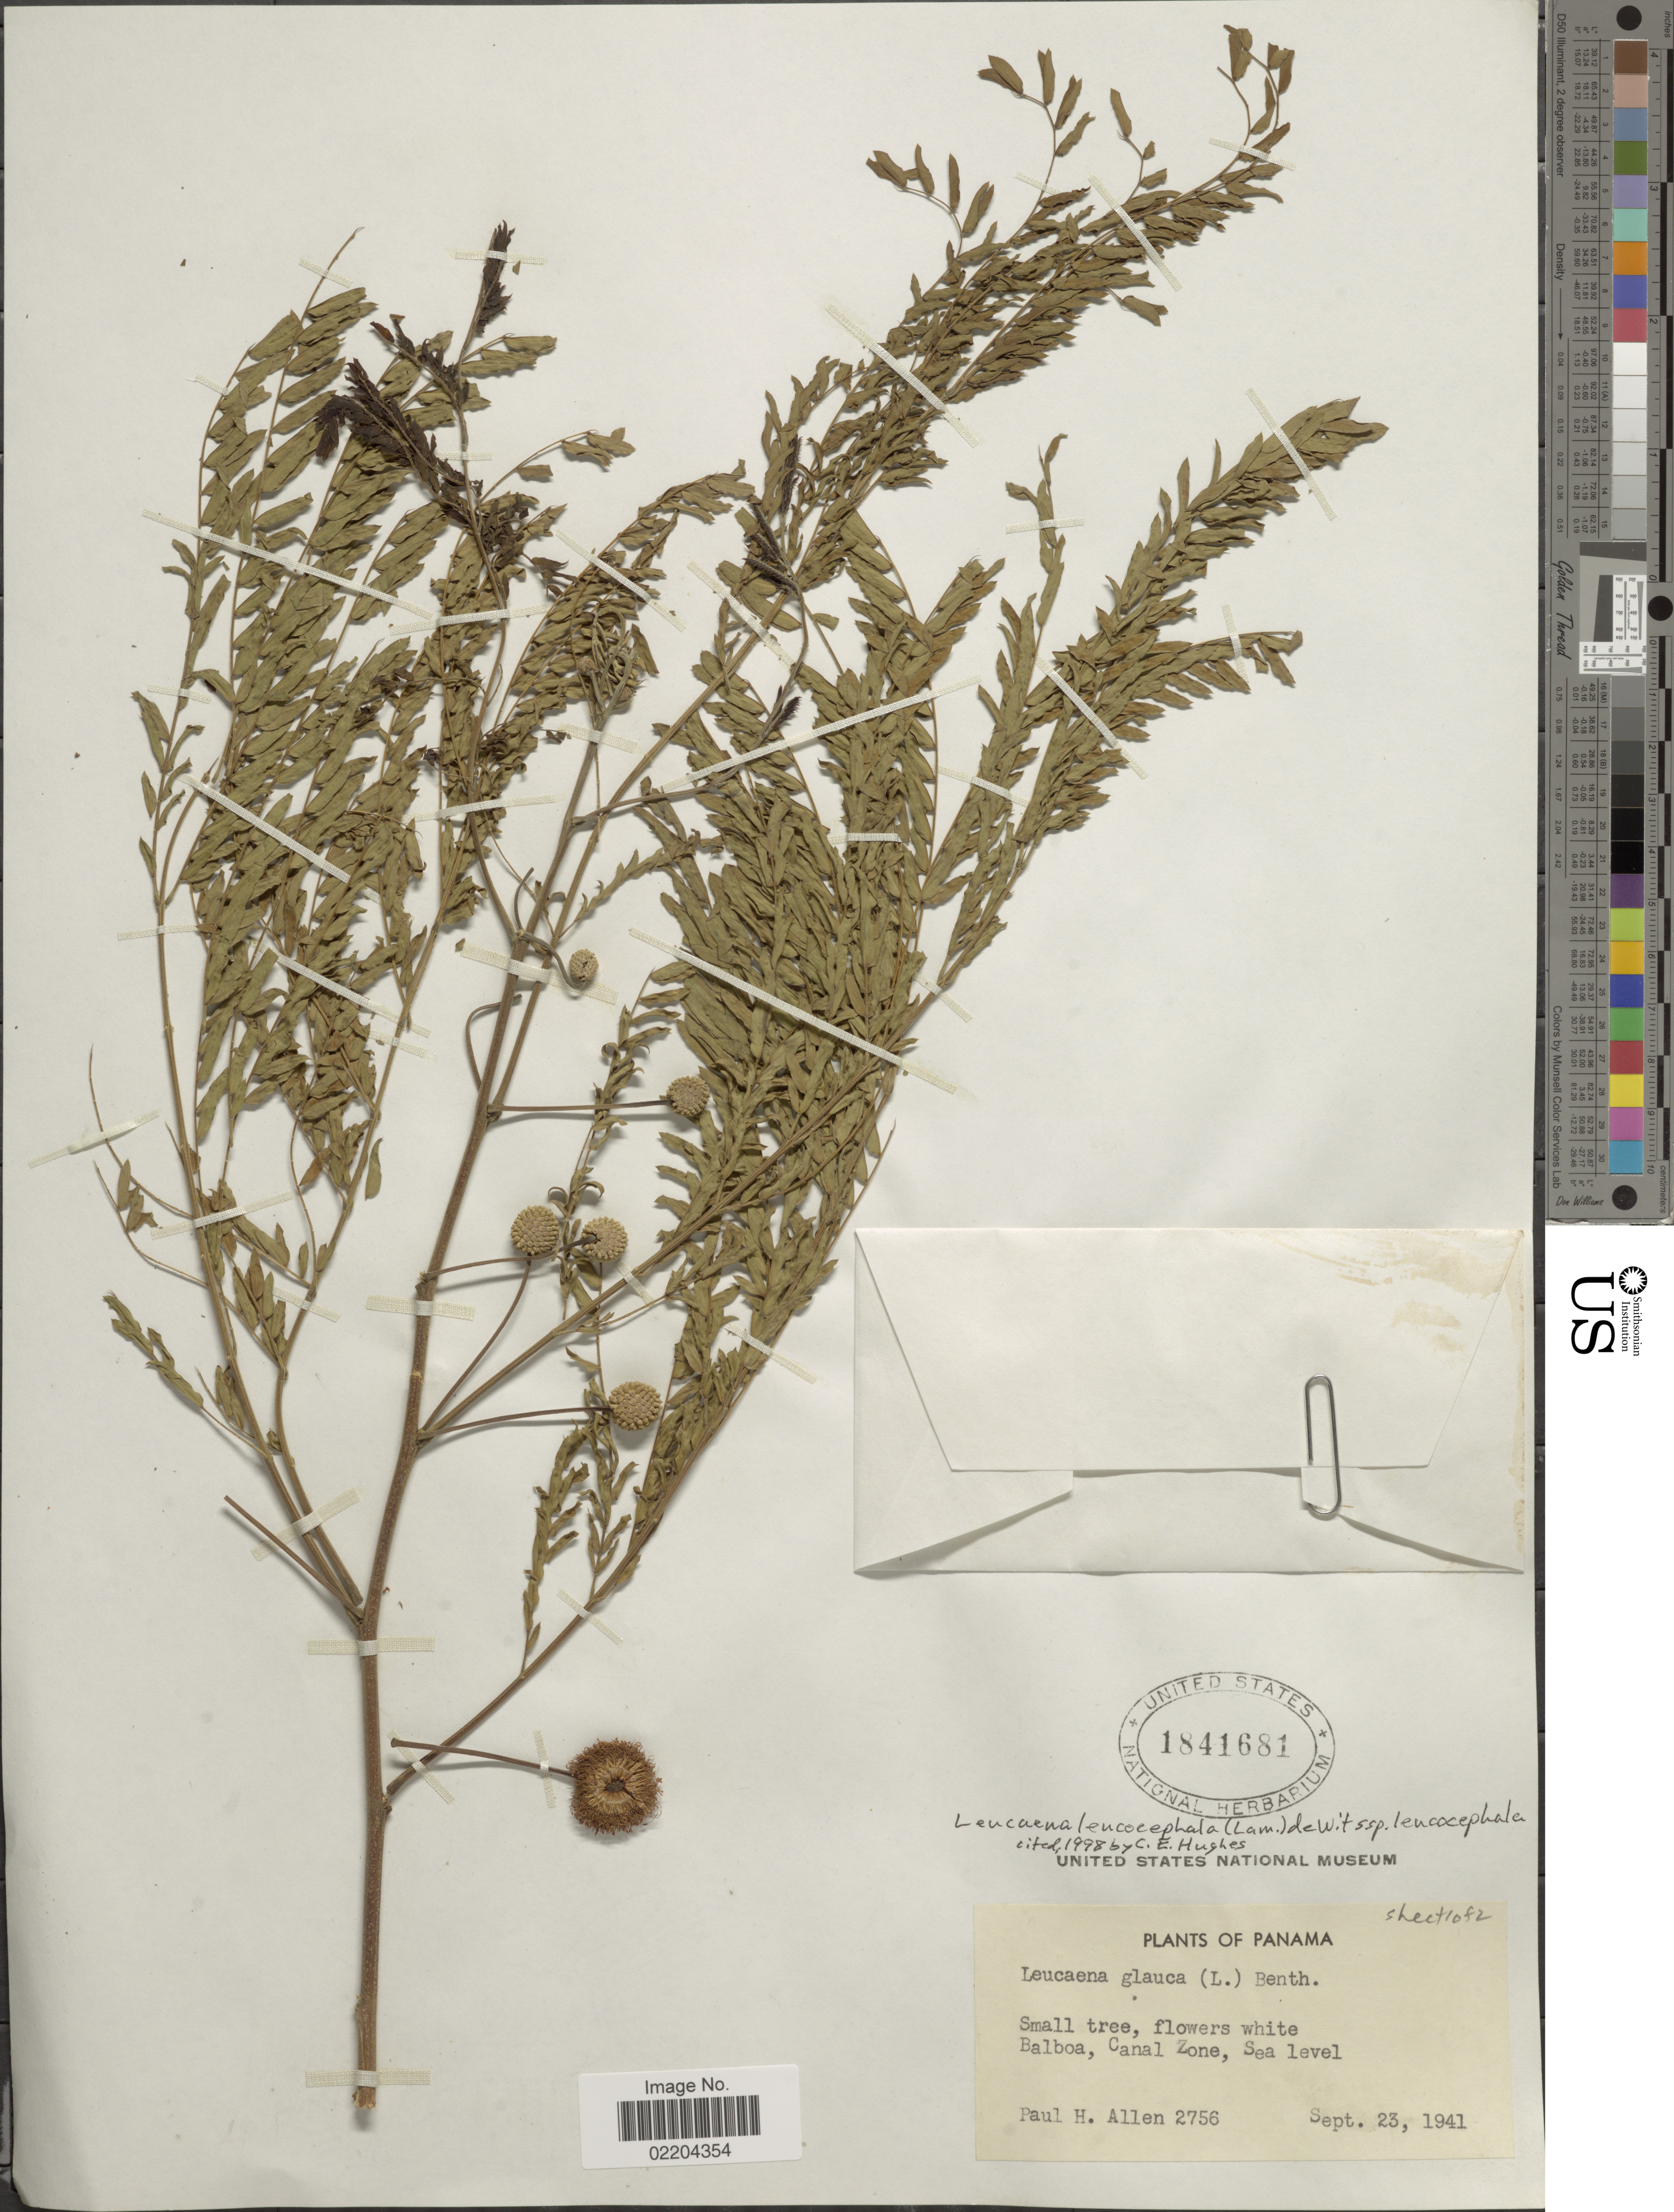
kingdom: Plantae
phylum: Tracheophyta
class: Magnoliopsida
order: Fabales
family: Fabaceae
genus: Leucaena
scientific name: Leucaena leucocephala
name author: (Lam.) de Wit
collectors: P. H. Allen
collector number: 2756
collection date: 1941-09-23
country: Panama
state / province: Colón / Panamá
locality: Panama, Balboa, Canal Zone.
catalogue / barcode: US 1841681